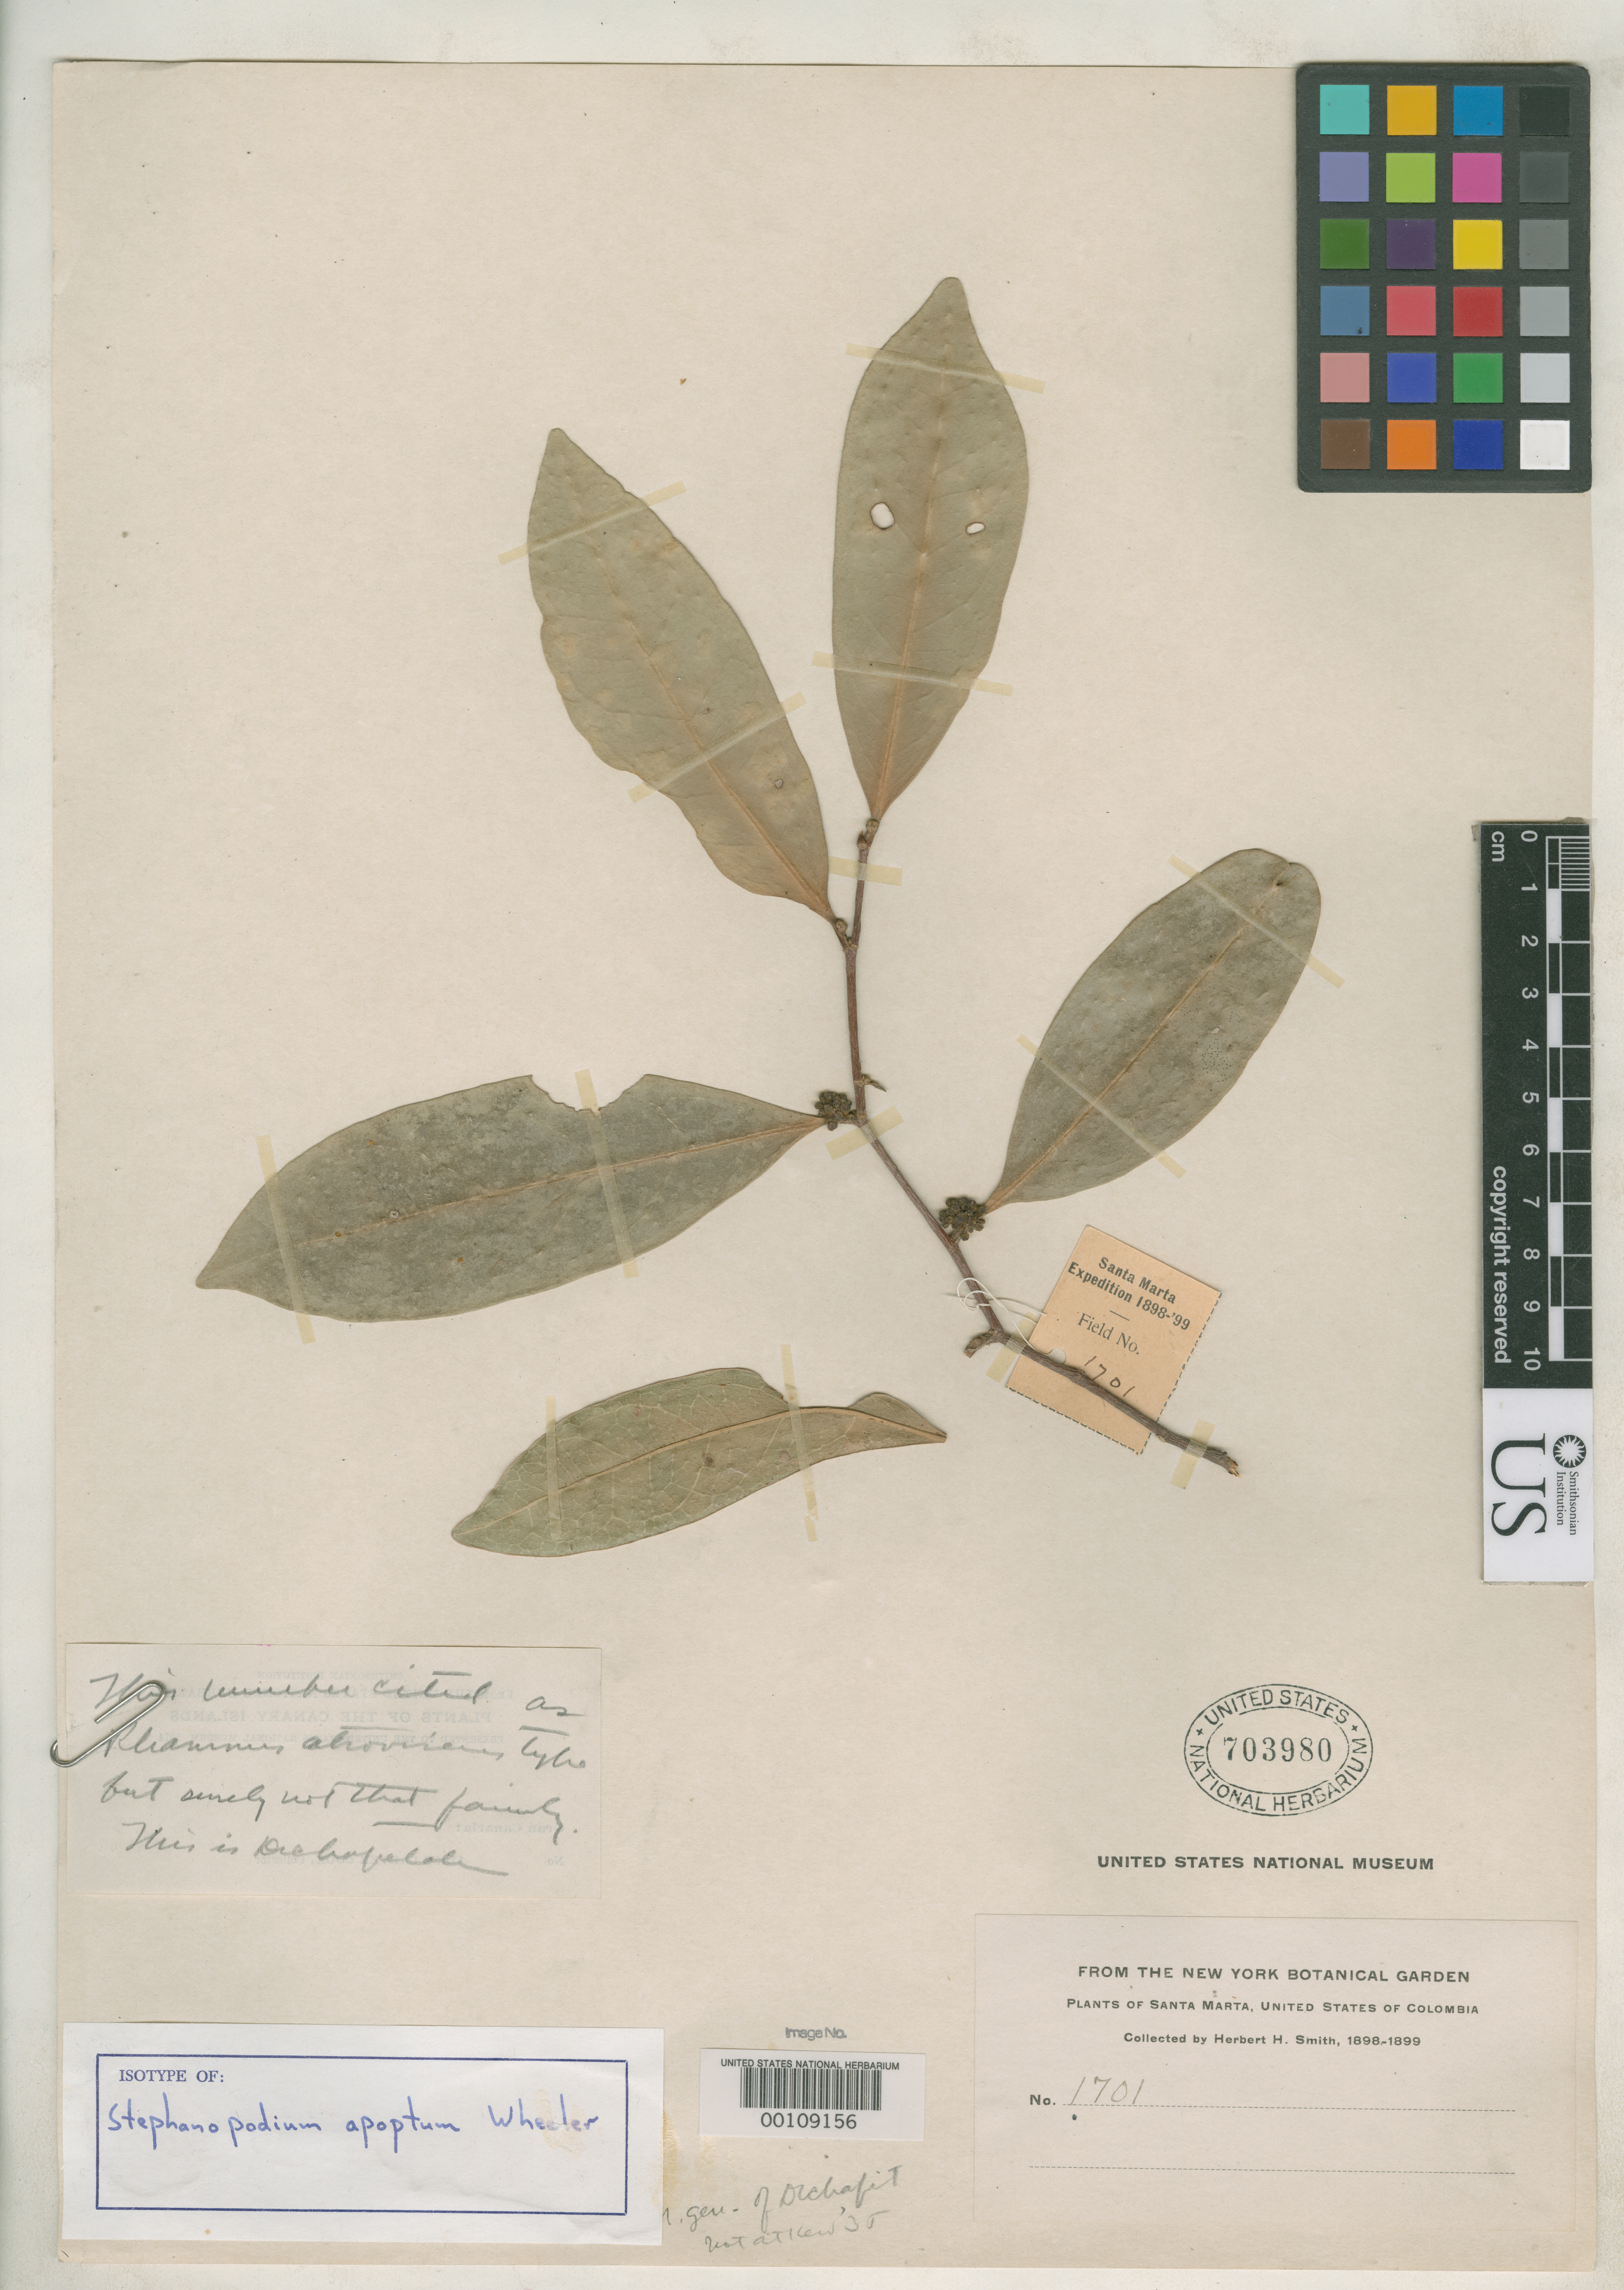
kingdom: Plantae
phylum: Tracheophyta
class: Magnoliopsida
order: Malpighiales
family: Dichapetalaceae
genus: Stephanopodium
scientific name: Stephanopodium apoptum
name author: L.C. Wheeler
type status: Isotype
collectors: Herbert H. Smith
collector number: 1701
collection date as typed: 1898 to -- --- 1899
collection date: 1898/1899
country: Colombia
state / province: Magdalena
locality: Santa Marta.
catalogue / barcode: US 703980